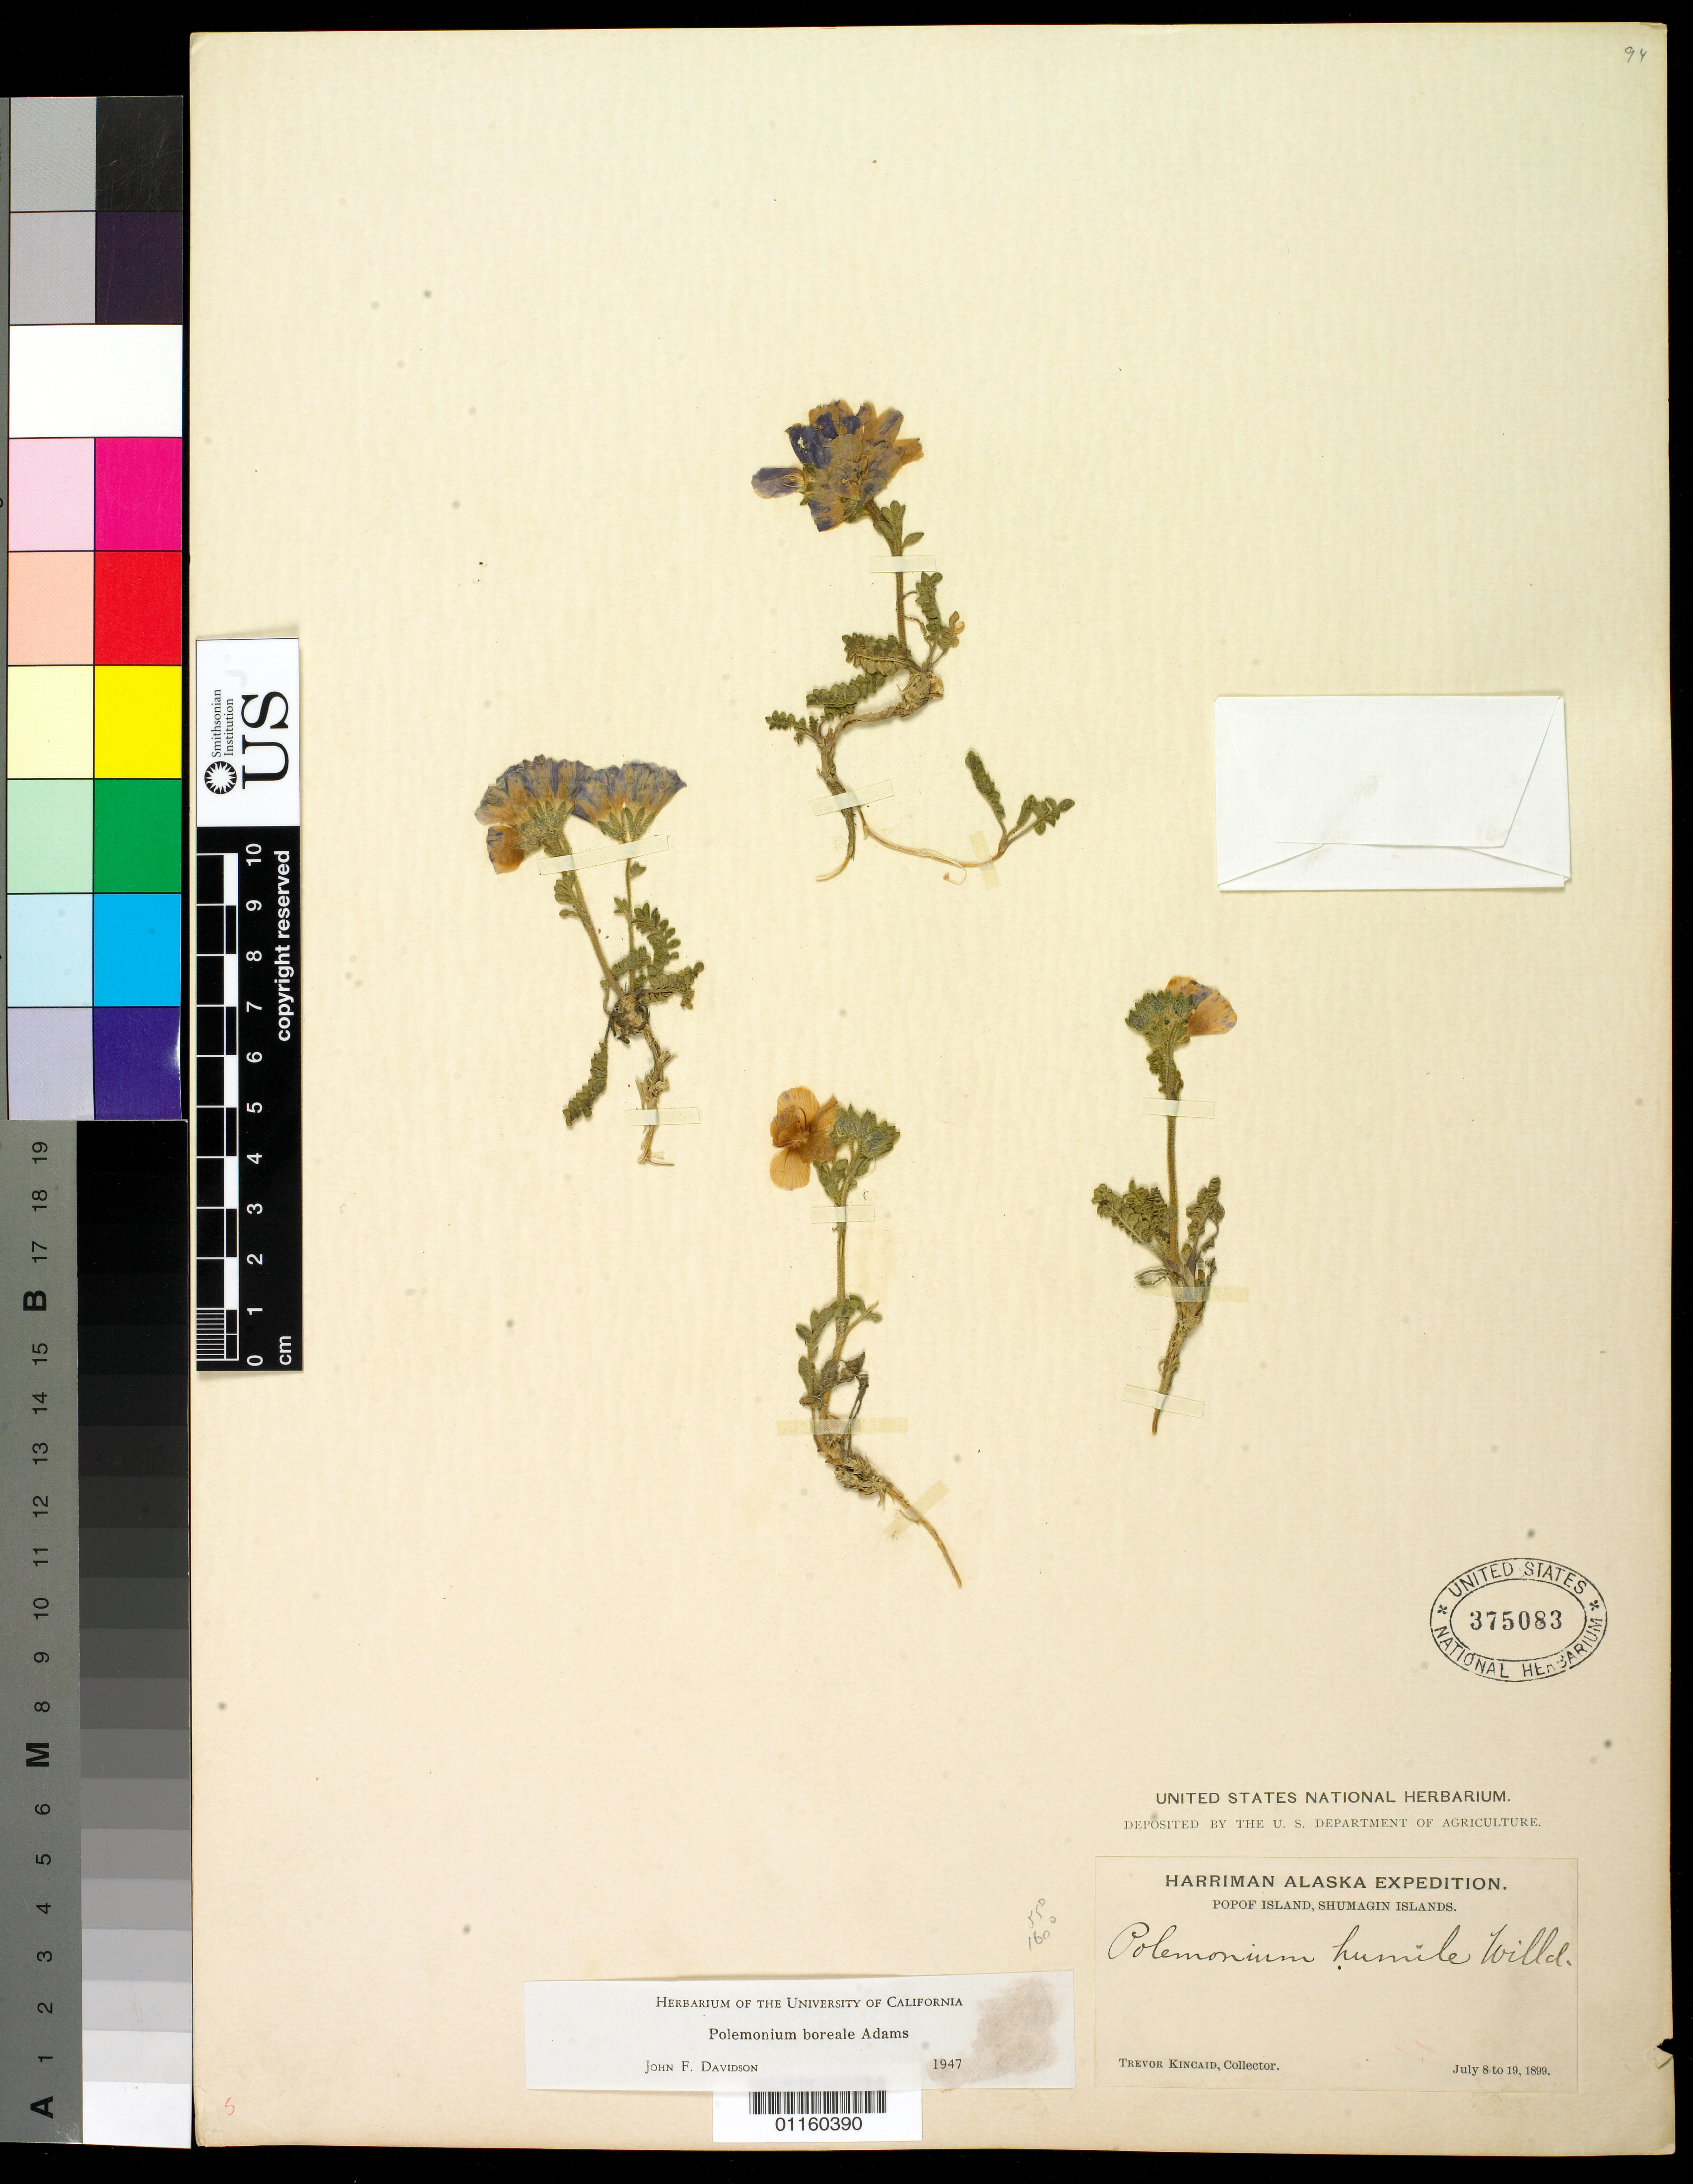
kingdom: Plantae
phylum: Tracheophyta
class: Magnoliopsida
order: Ericales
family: Polemoniaceae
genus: Polemonium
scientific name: Polemonium boreale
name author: Adams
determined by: Davidson, J. F.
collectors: T. C. Kincaid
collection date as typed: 8 Jul 1899 to 19 Jul 1899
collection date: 1899-07-08/1899-07-19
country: United States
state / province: Alaska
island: Shumagin Islands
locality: Popof Island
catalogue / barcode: US 375083